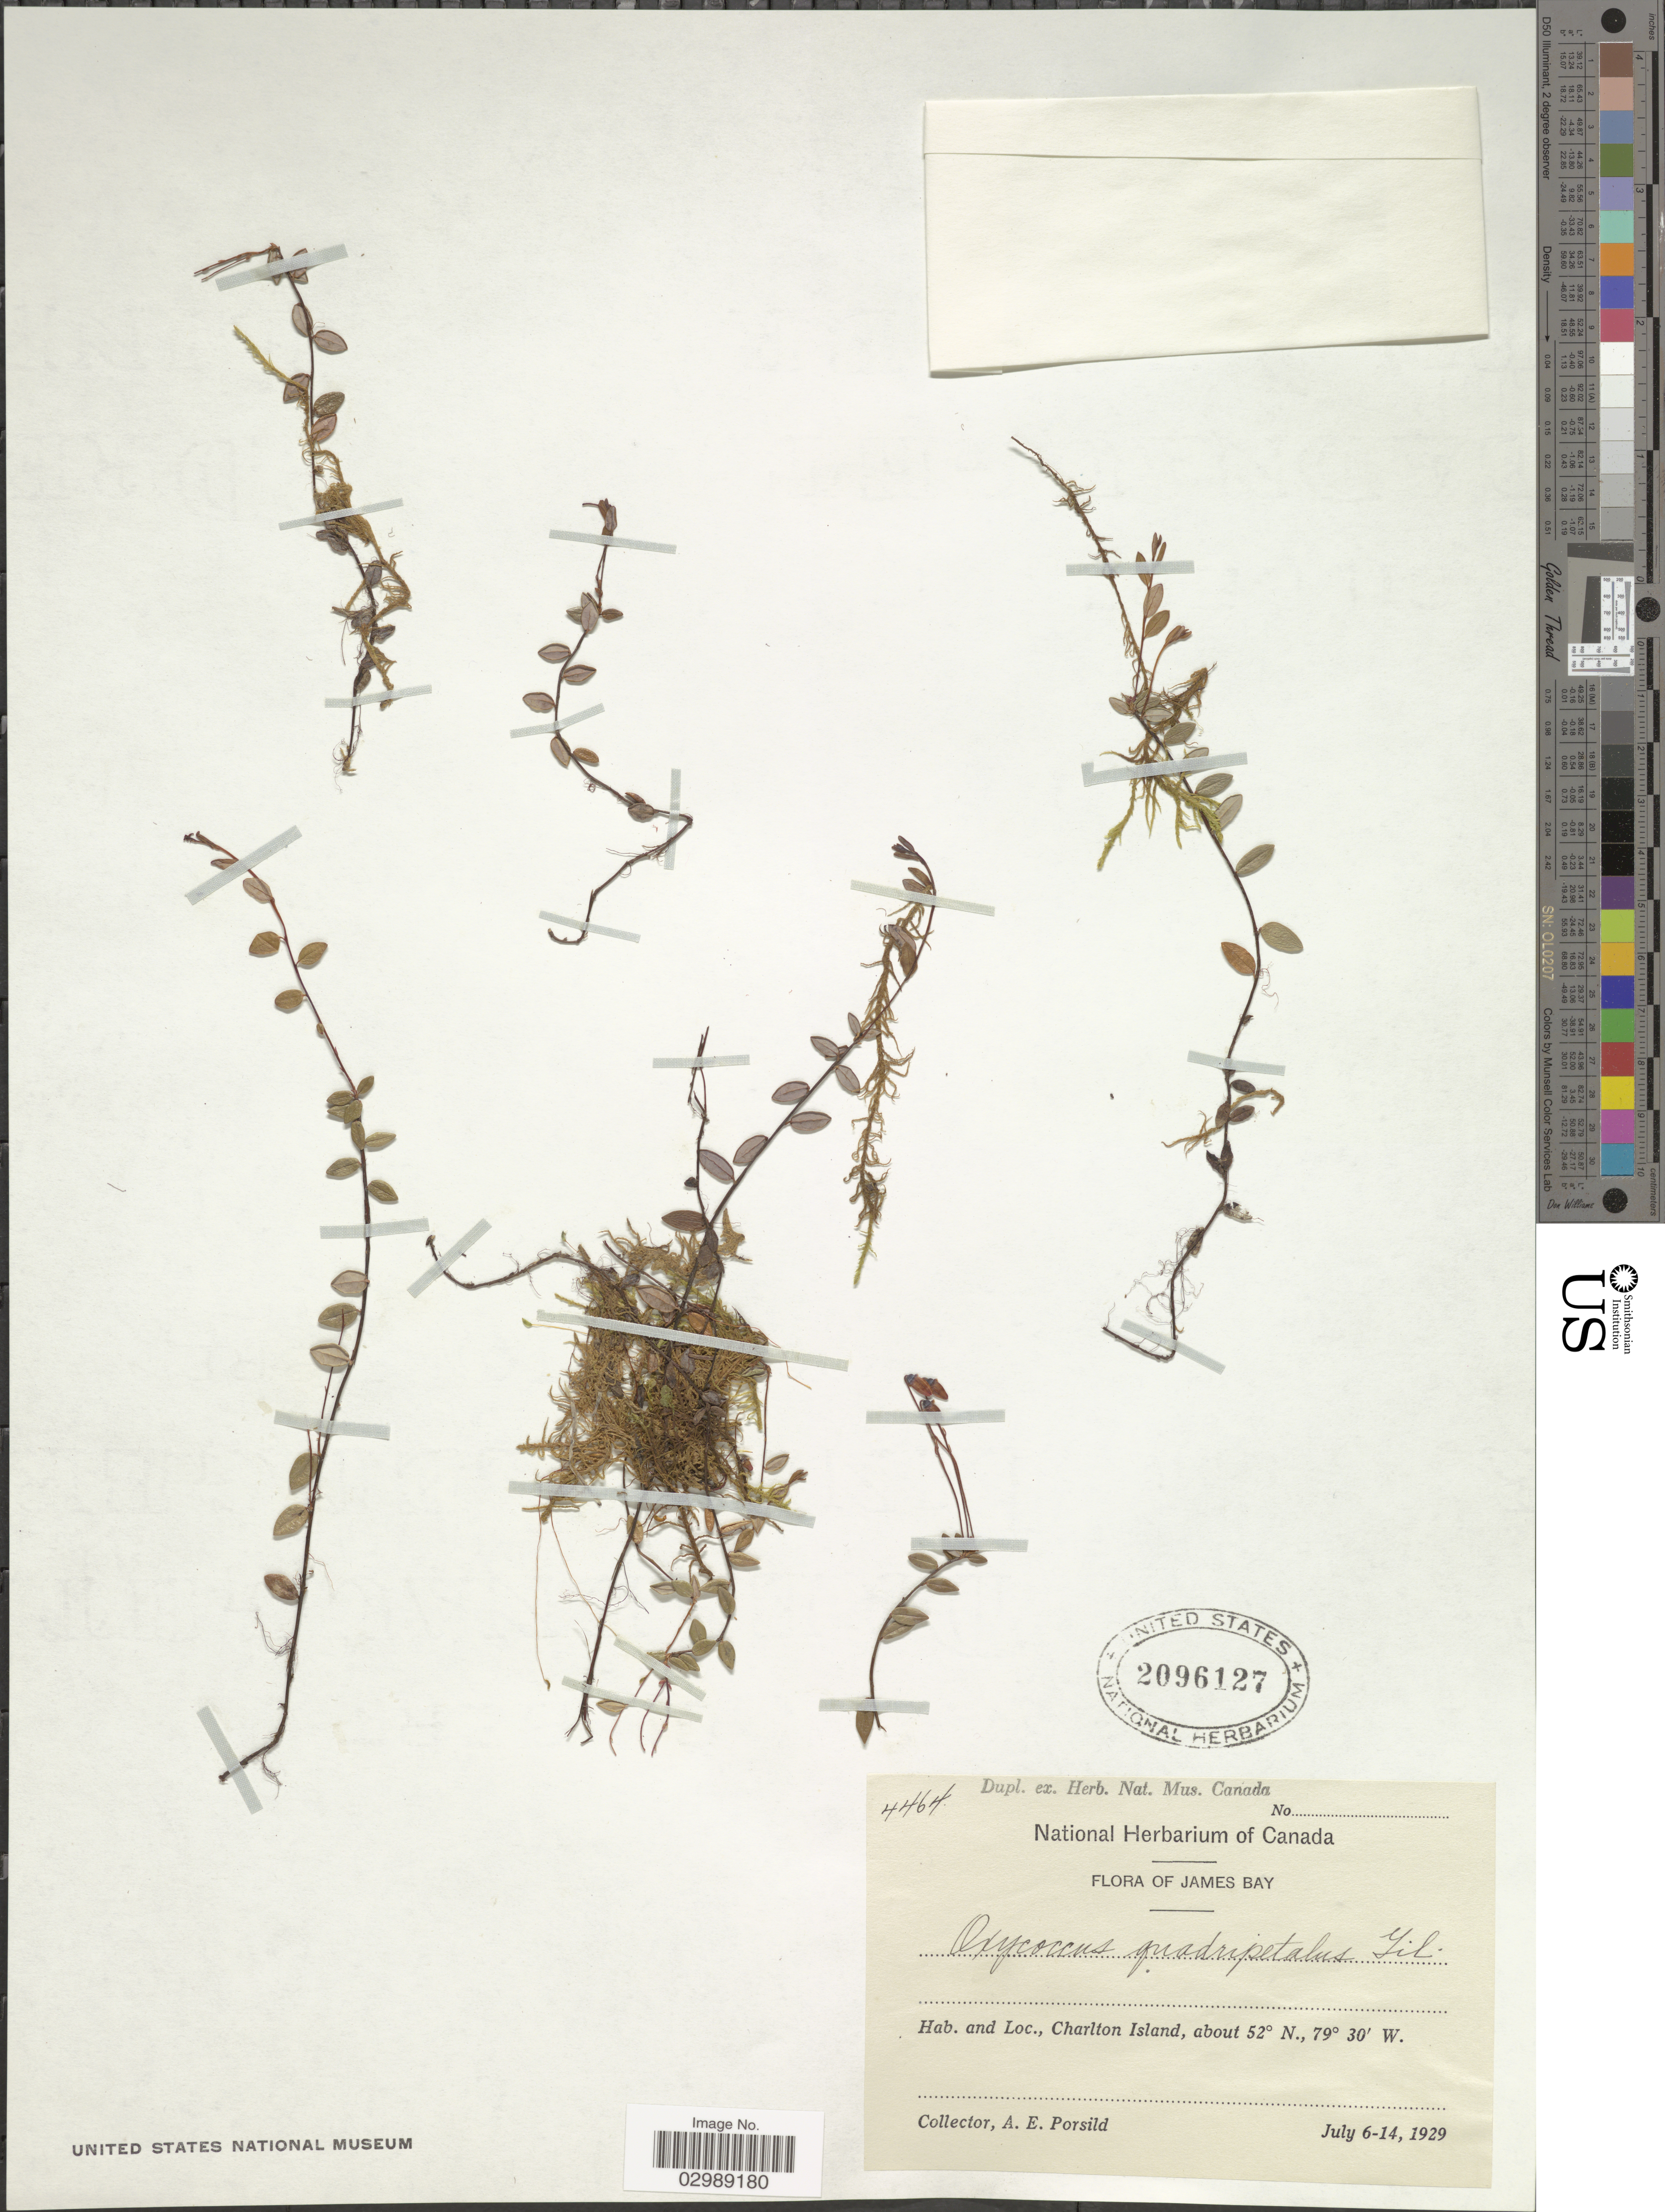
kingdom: Plantae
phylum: Tracheophyta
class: Magnoliopsida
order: Ericales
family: Ericaceae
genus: Vaccinium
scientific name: Vaccinium oxycoccos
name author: L.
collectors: A. E. Porsild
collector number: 4464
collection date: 1929-07-06/1929-07-14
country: Canada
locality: James Bay. Charlton Island.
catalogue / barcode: US 2096127